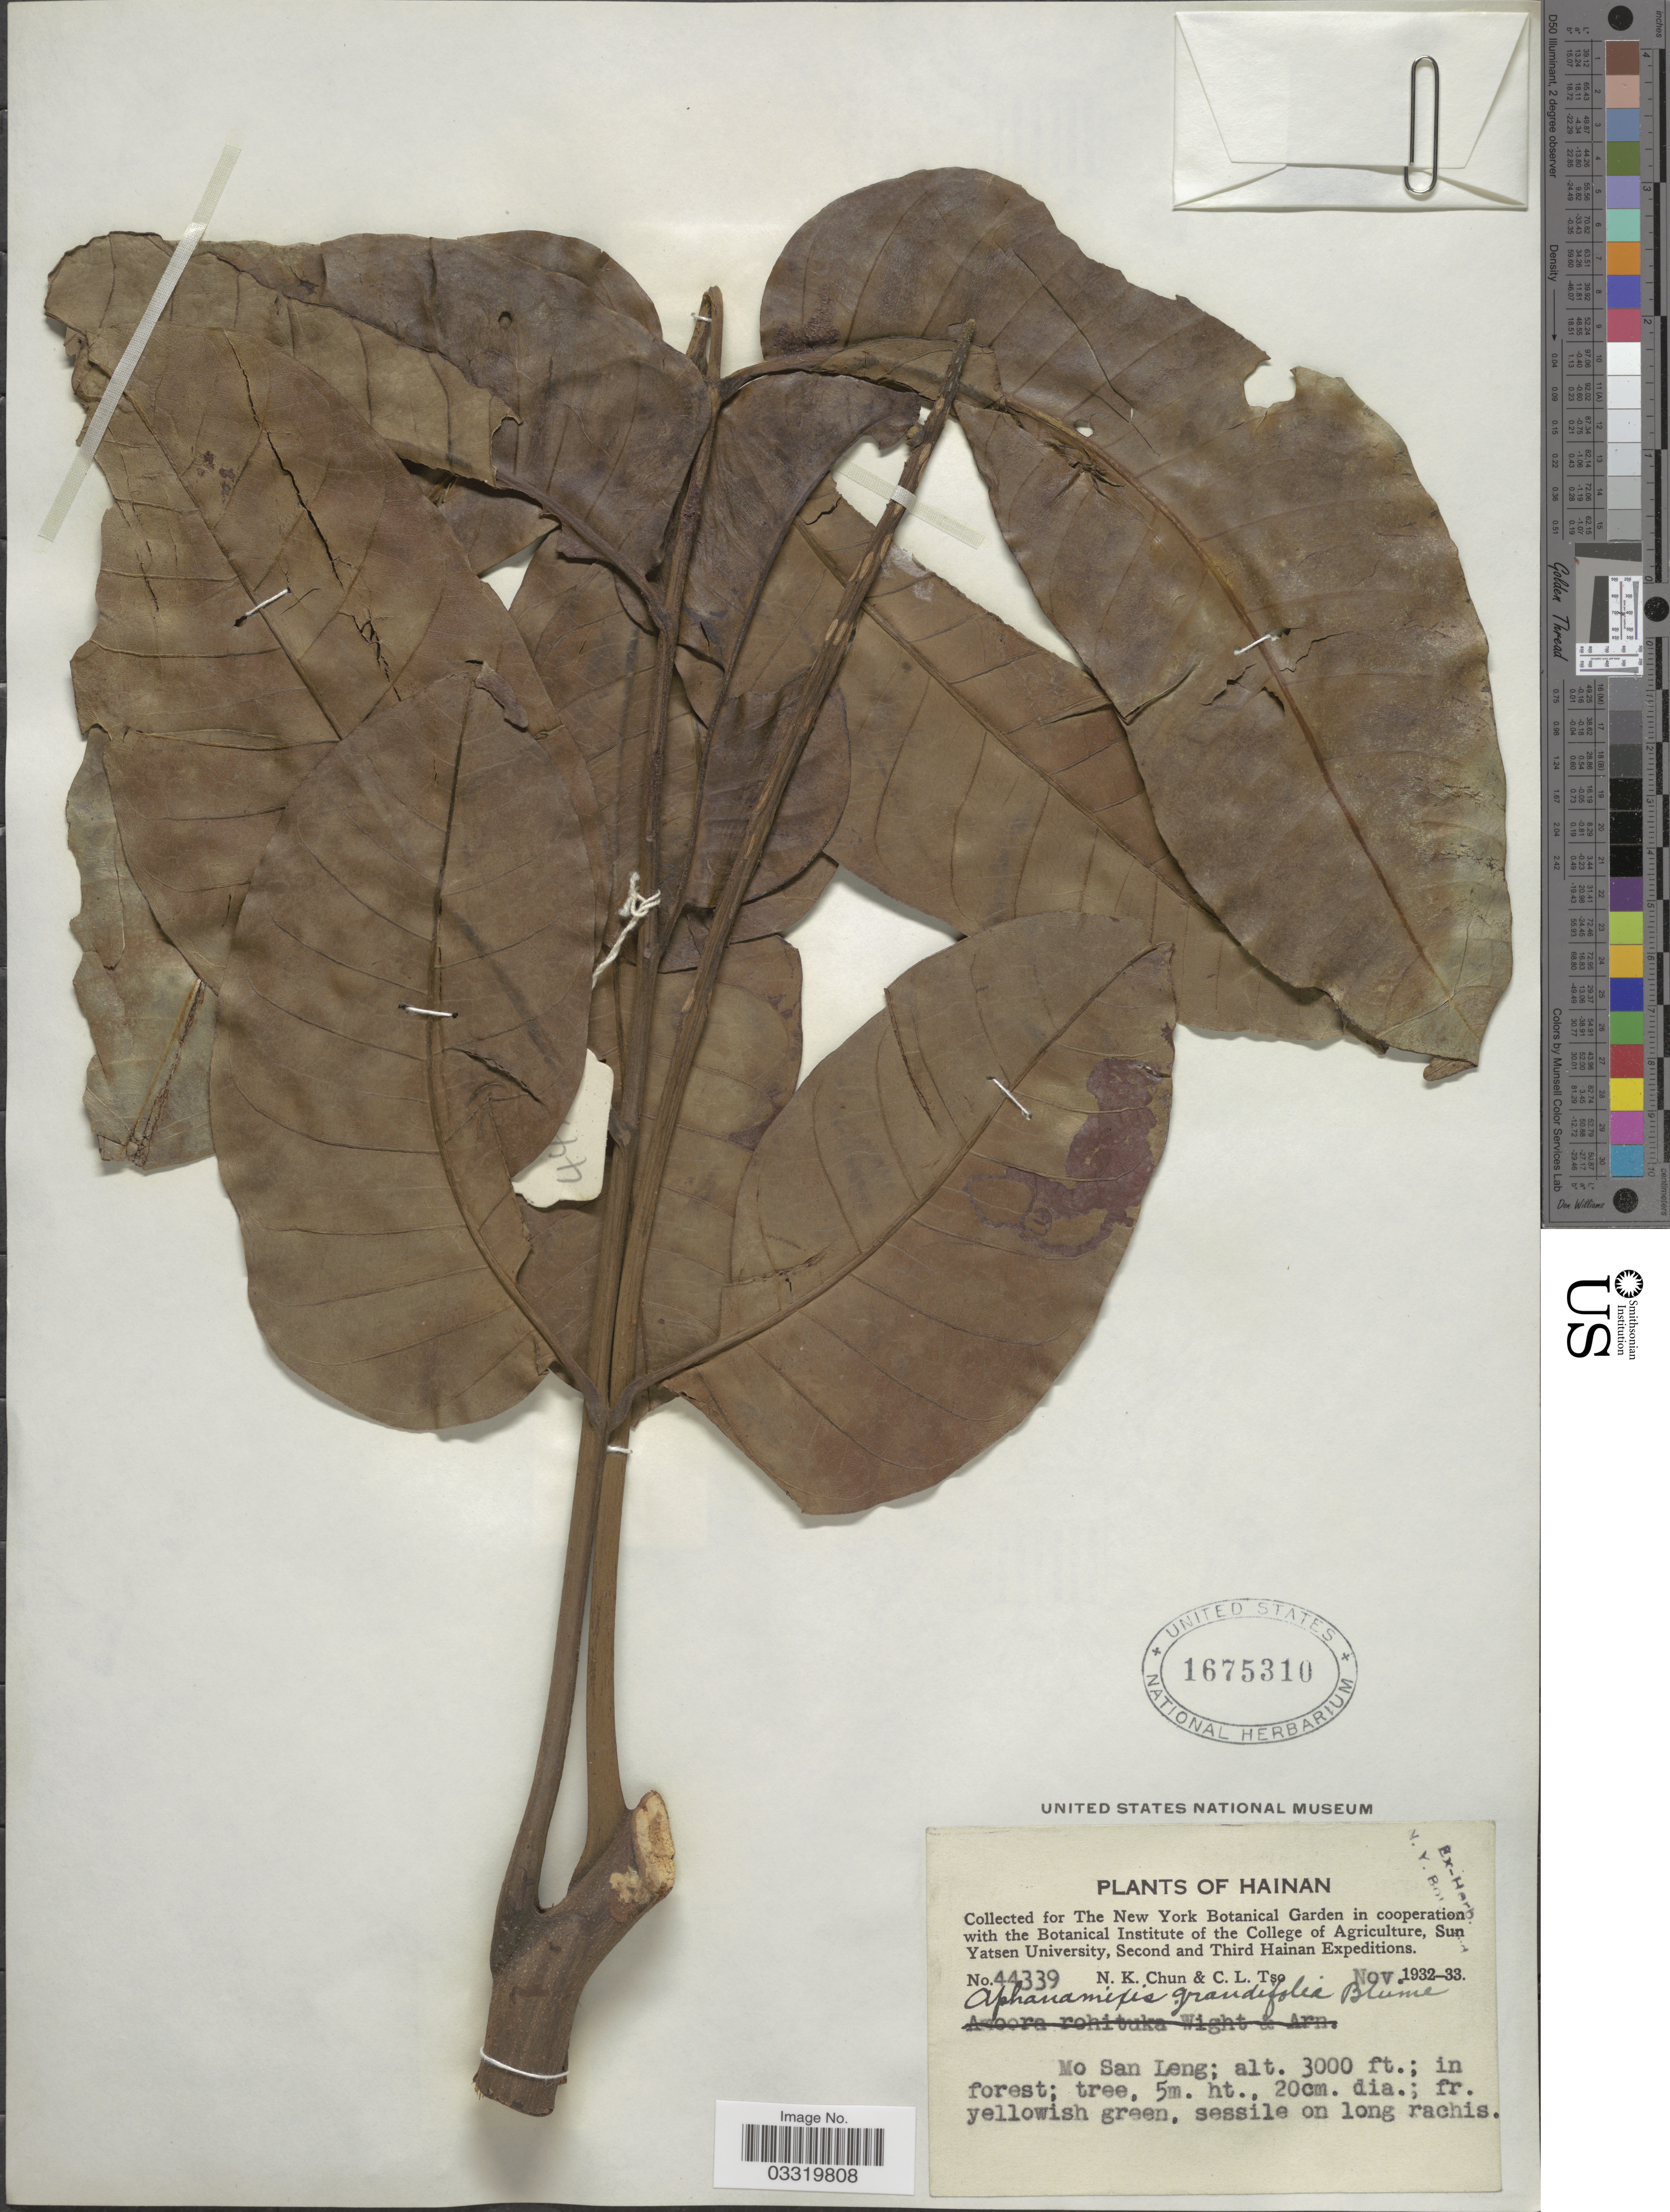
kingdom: Plantae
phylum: Tracheophyta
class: Magnoliopsida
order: Sapindales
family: Meliaceae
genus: Aphanamixis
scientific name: Aphanamixis polystachya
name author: (Wall.) R. Parker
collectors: N. K. Chun & C. Tso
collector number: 44339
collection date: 1932-11/1933-11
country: China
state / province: Hainan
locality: Mo San Leng.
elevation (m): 914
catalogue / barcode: US 1675310